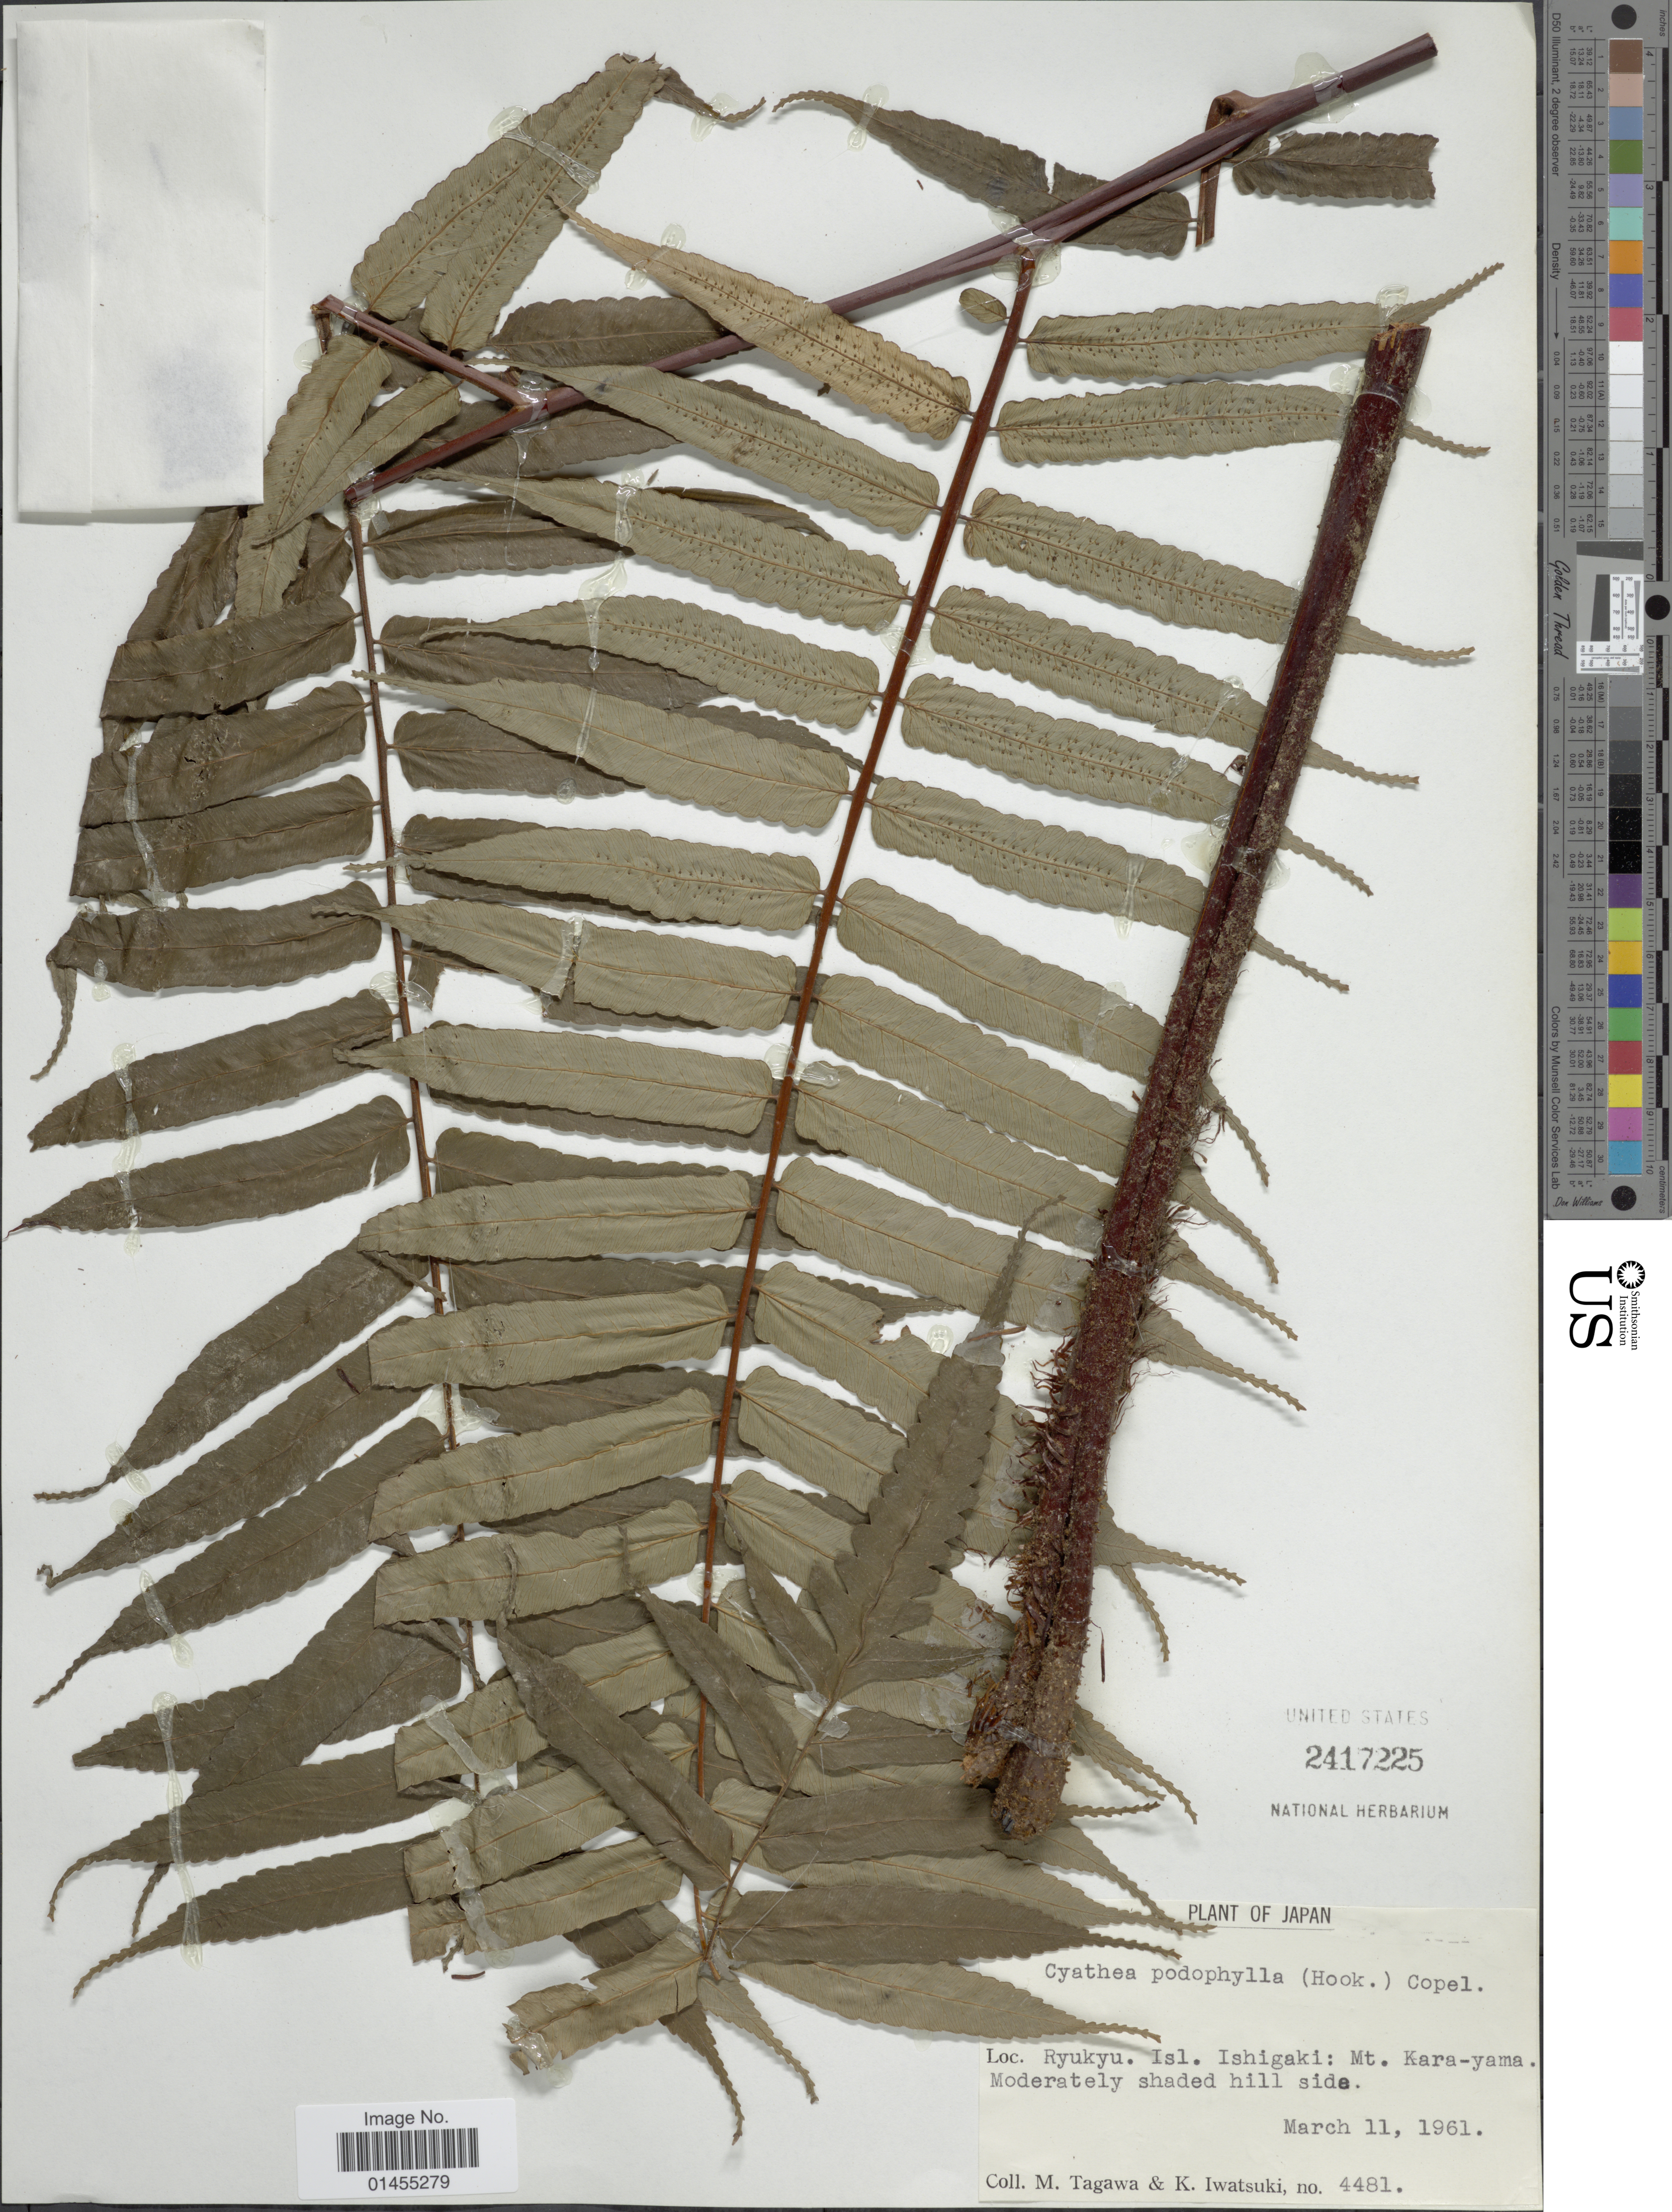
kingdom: Plantae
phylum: Tracheophyta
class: Polypodiopsida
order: Cyatheales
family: Cyatheaceae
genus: Alsophila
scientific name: Alsophila podophylla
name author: Hook.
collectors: M. Tagawa & K. Iwatsuki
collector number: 4481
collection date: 1961-03-11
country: Japan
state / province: Okinawa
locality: Ryukyu. Isl. Ishigaki: Mt. Kara-yama.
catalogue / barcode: US 2417225